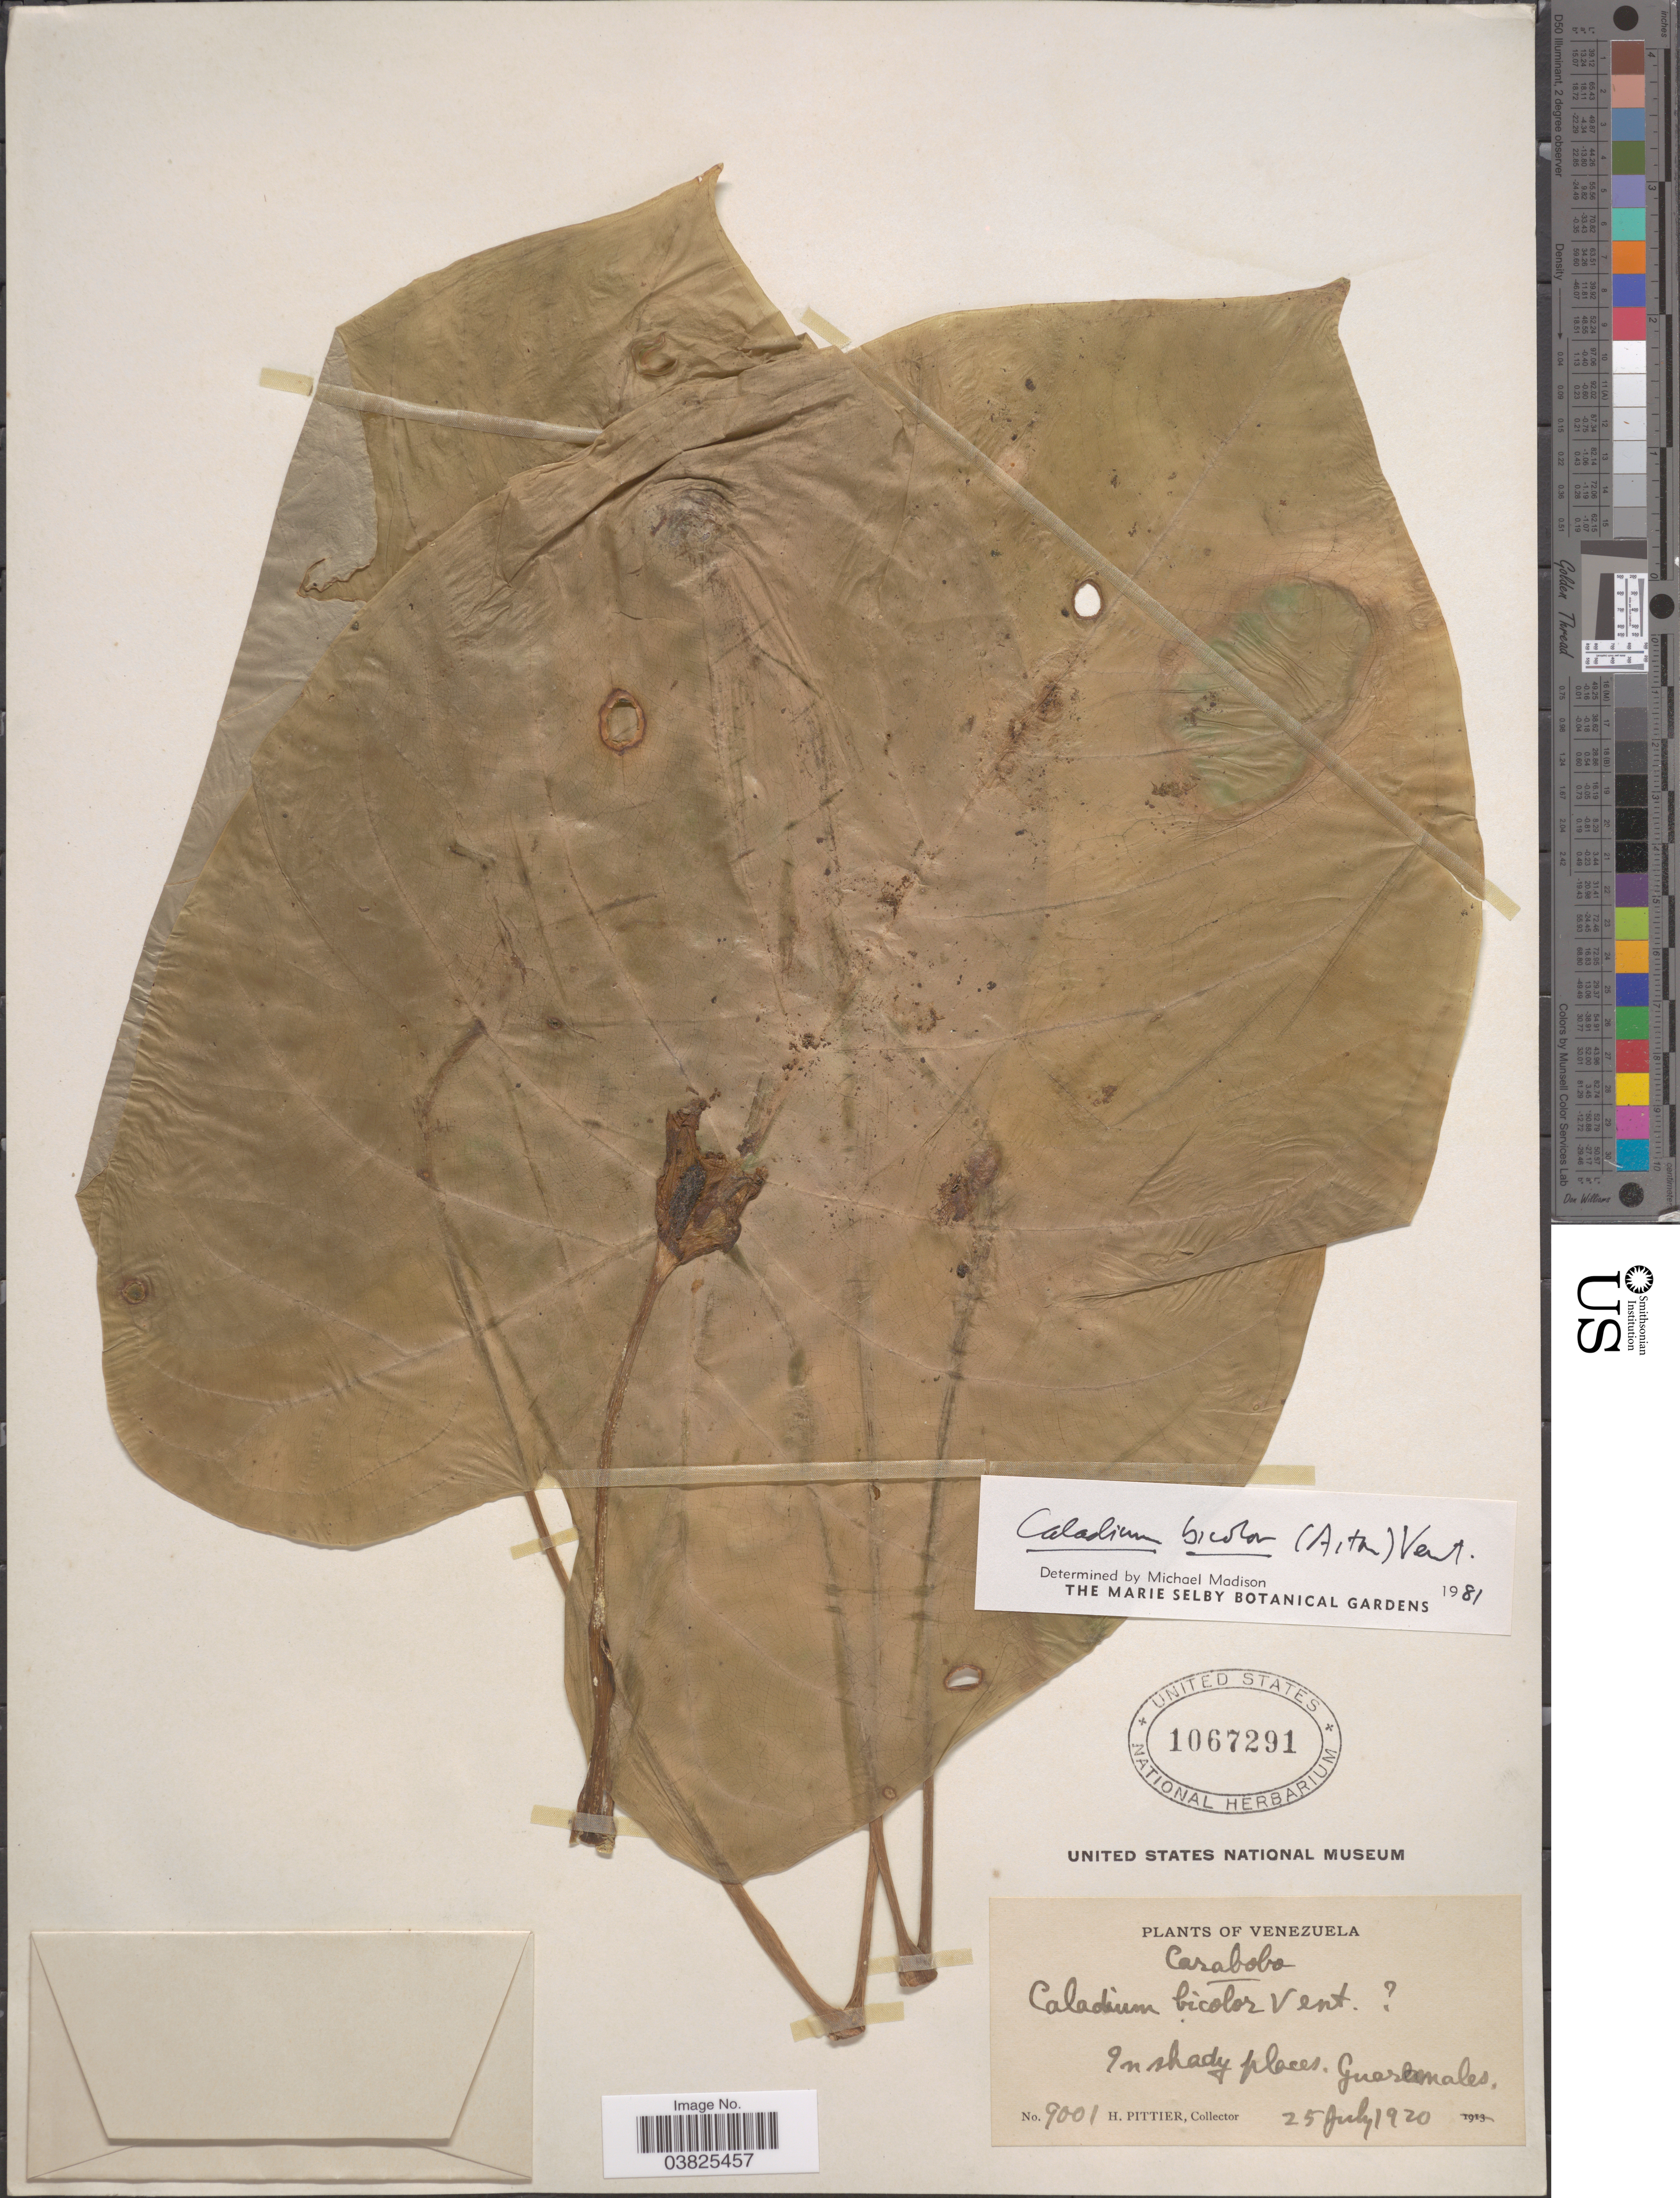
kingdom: Plantae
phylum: Tracheophyta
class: Liliopsida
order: Alismatales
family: Araceae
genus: Caladium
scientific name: Caladium bicolor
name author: (Aiton) Vent.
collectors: H. F. Pittier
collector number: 9001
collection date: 1920-07-25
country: Venezuela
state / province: Carabobo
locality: Guaramales. [interpreted]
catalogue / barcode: US 1067291